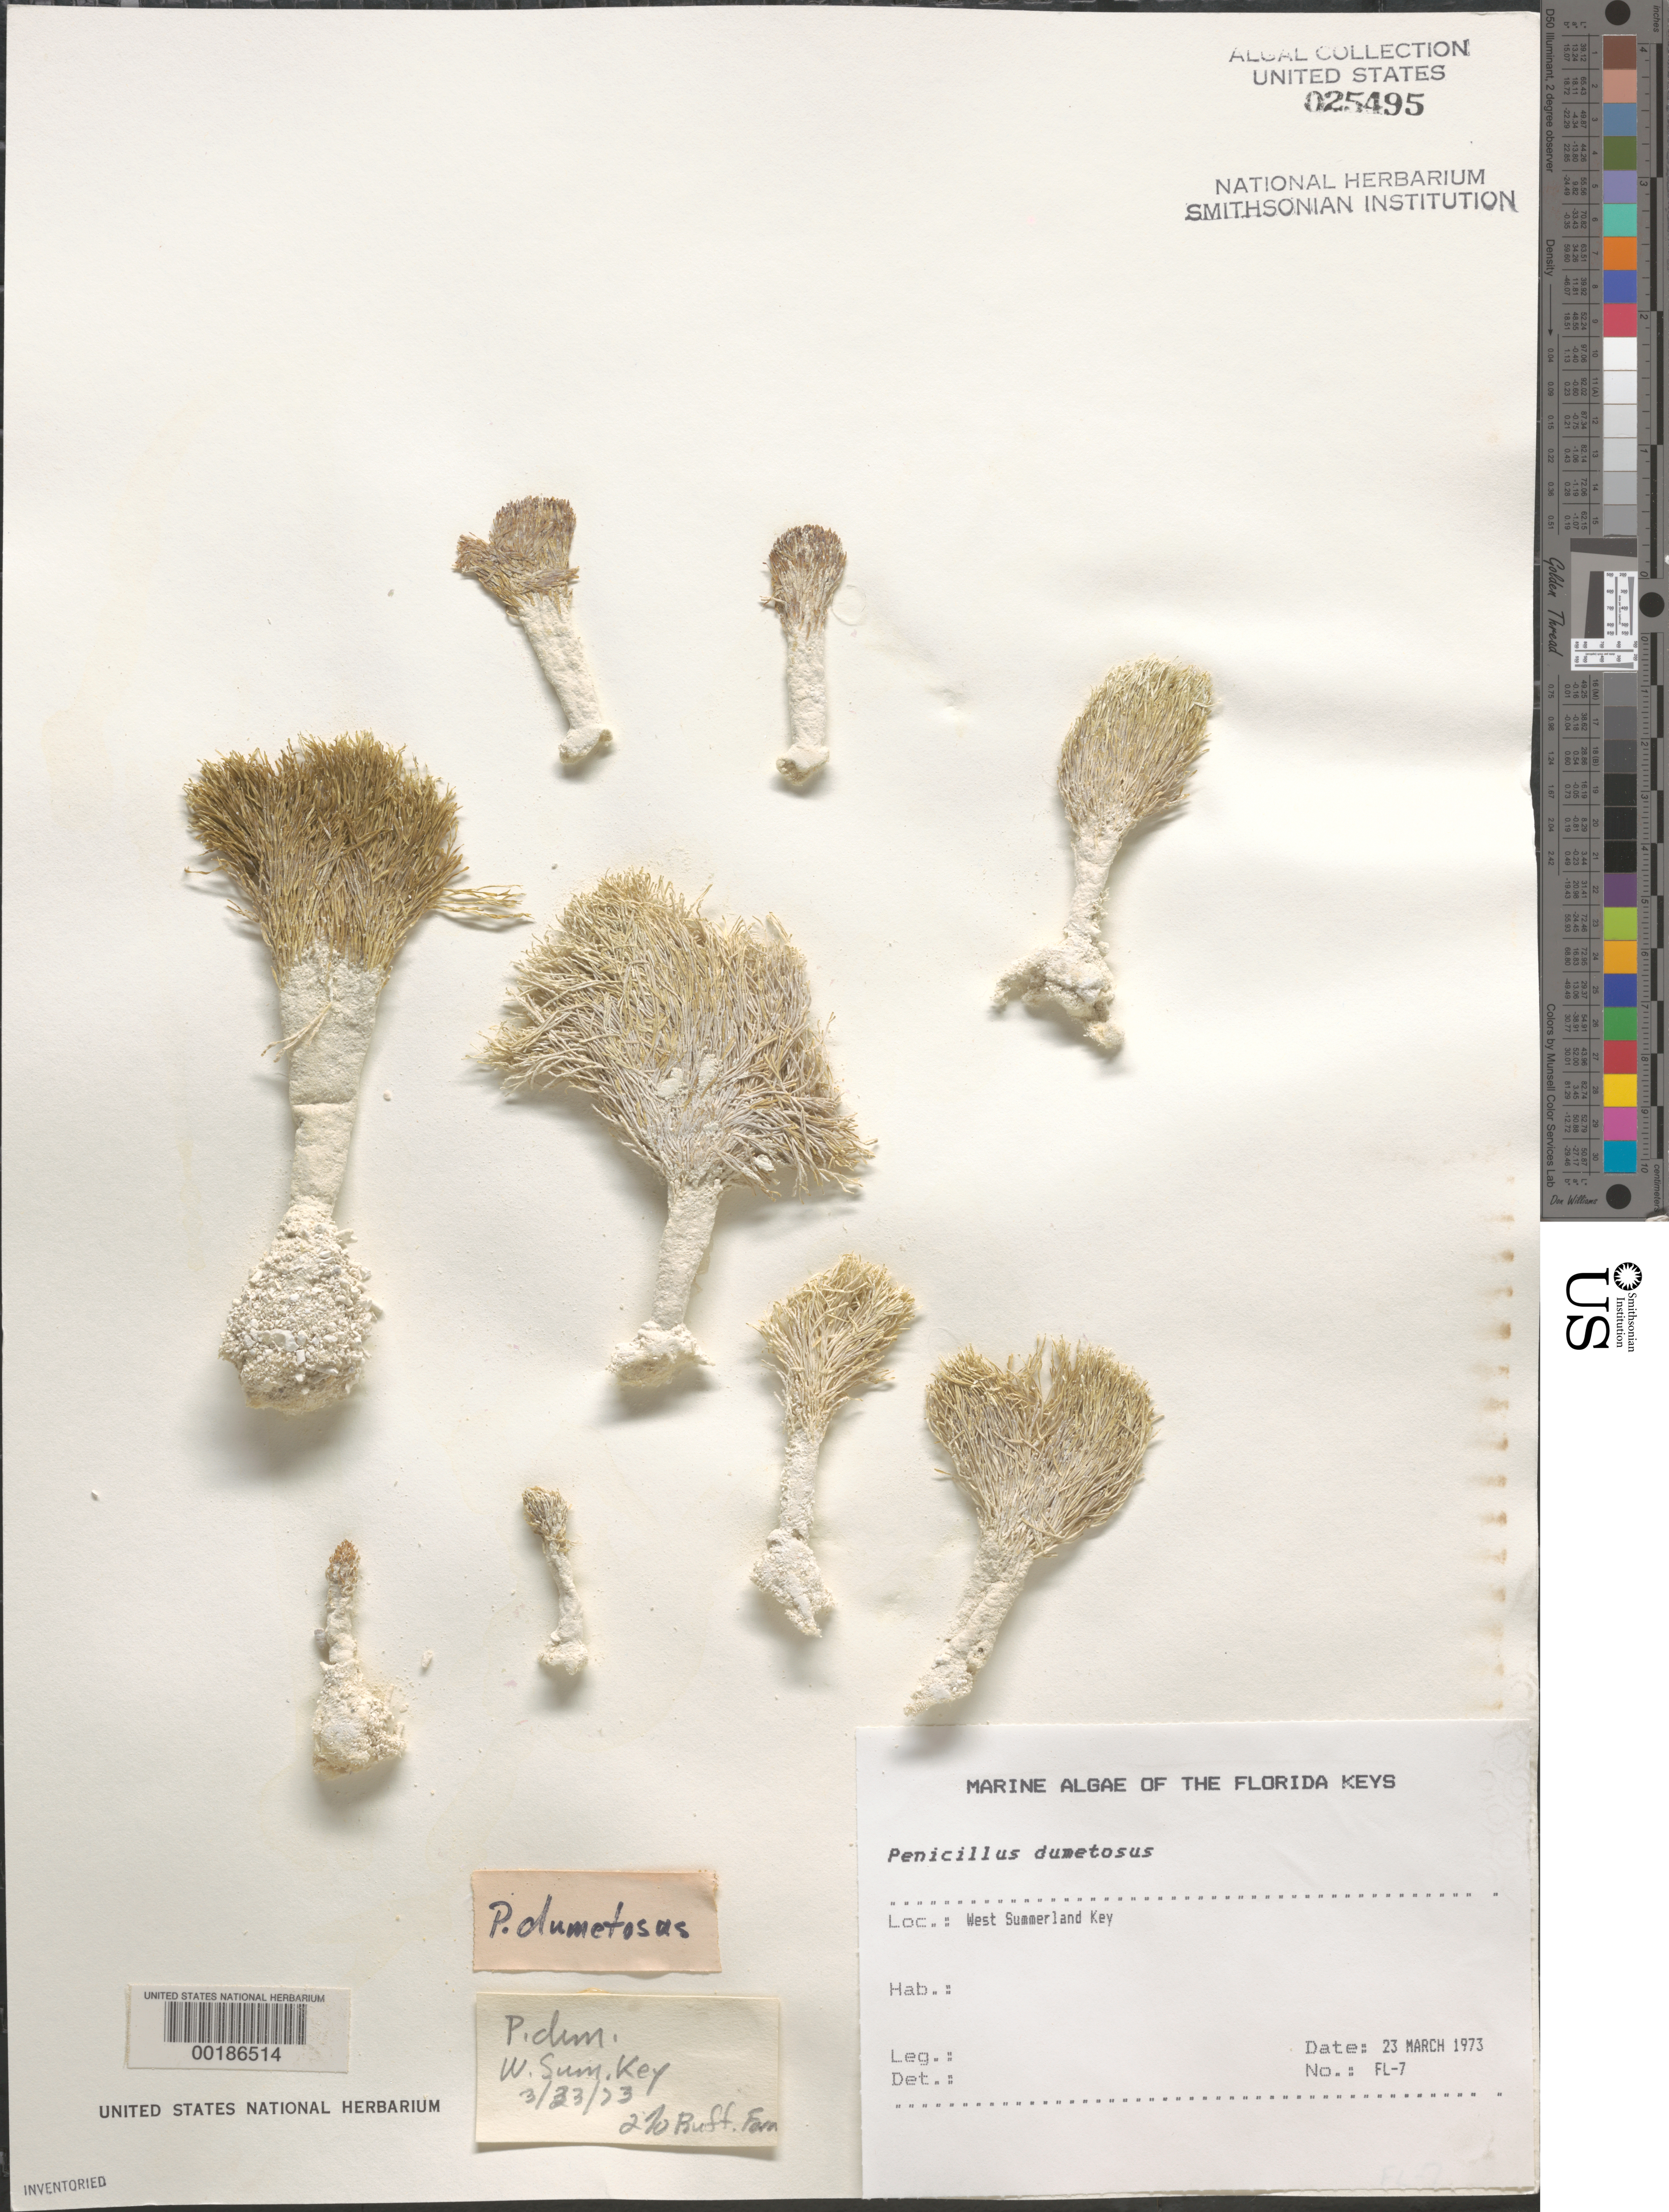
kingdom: Plantae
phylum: Chlorophyta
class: Ulvophyceae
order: Bryopsidales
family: Udoteaceae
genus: Penicillus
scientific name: Penicillus dumetosus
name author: (J.V.Lamouroux) Blainville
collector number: FL-7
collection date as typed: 23 Mar 1973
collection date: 1973-03-23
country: United States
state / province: Florida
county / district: Monroe County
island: West Summerland Key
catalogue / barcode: US 25495